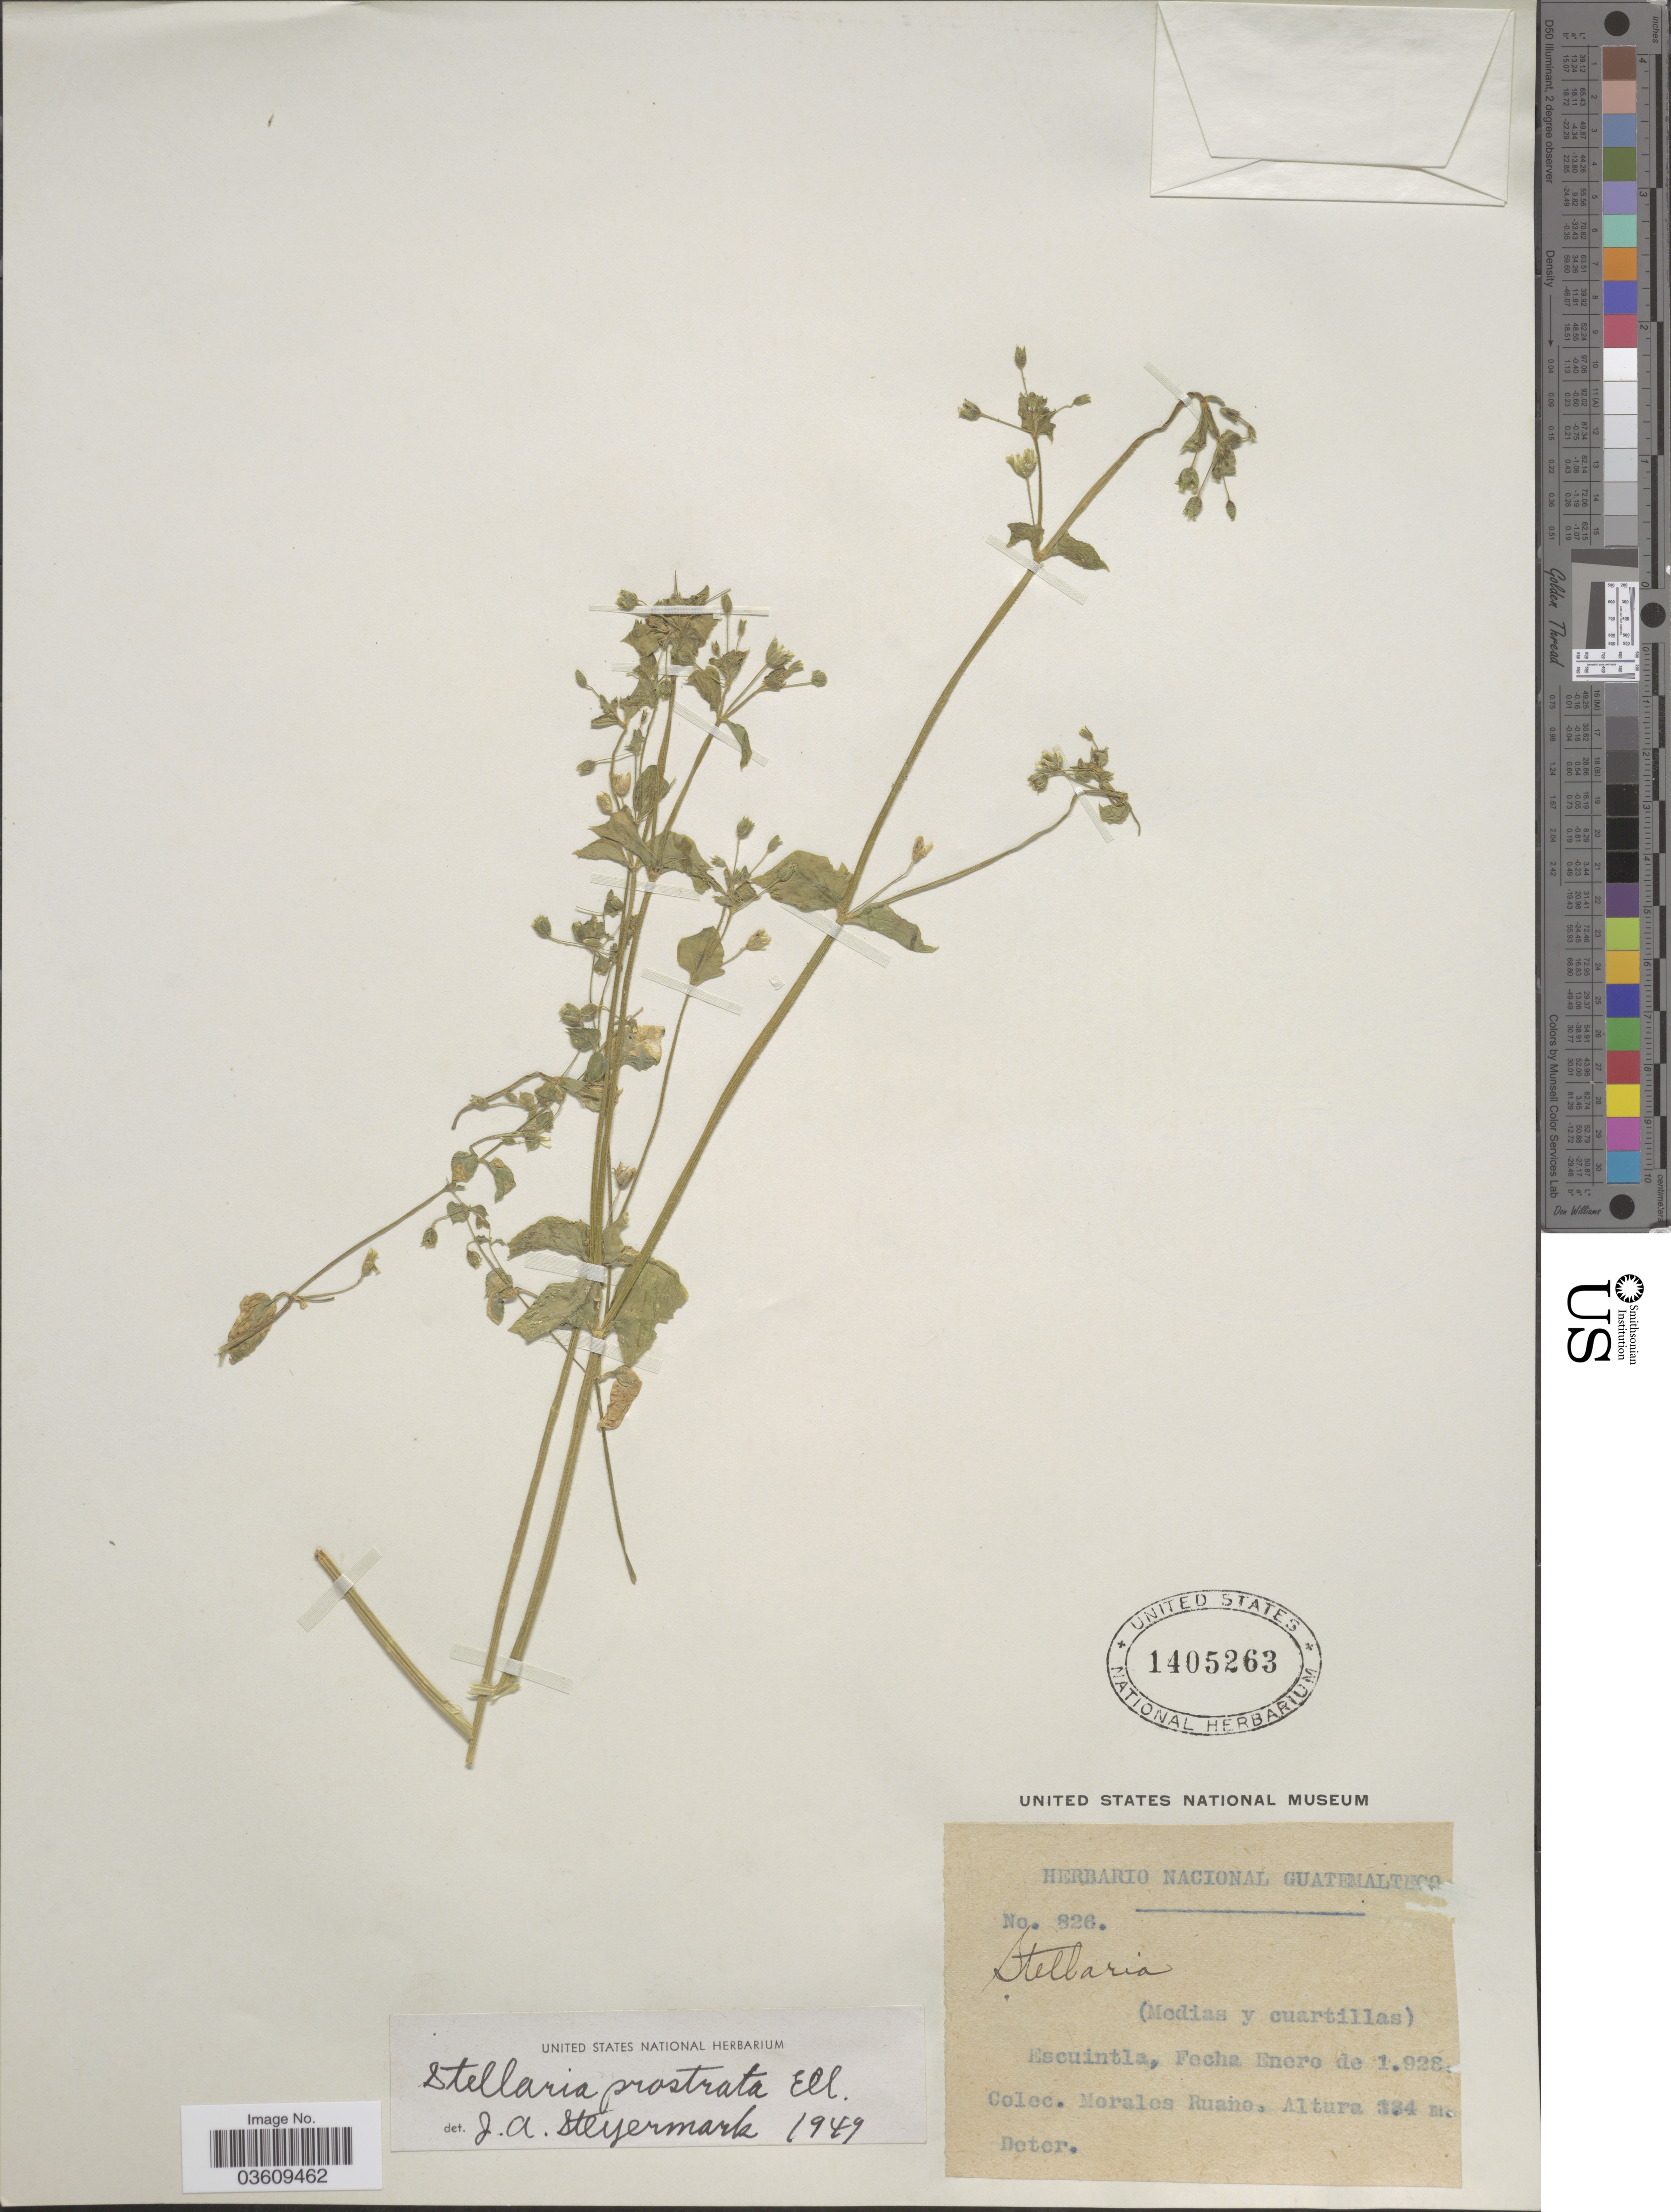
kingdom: Plantae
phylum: Tracheophyta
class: Magnoliopsida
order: Caryophyllales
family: Caryophyllaceae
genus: Stellaria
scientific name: Stellaria prostrata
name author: Baldwin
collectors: M. Ruano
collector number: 826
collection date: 1928-01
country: Guatemala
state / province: Escuintla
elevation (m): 334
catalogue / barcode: US 1405263